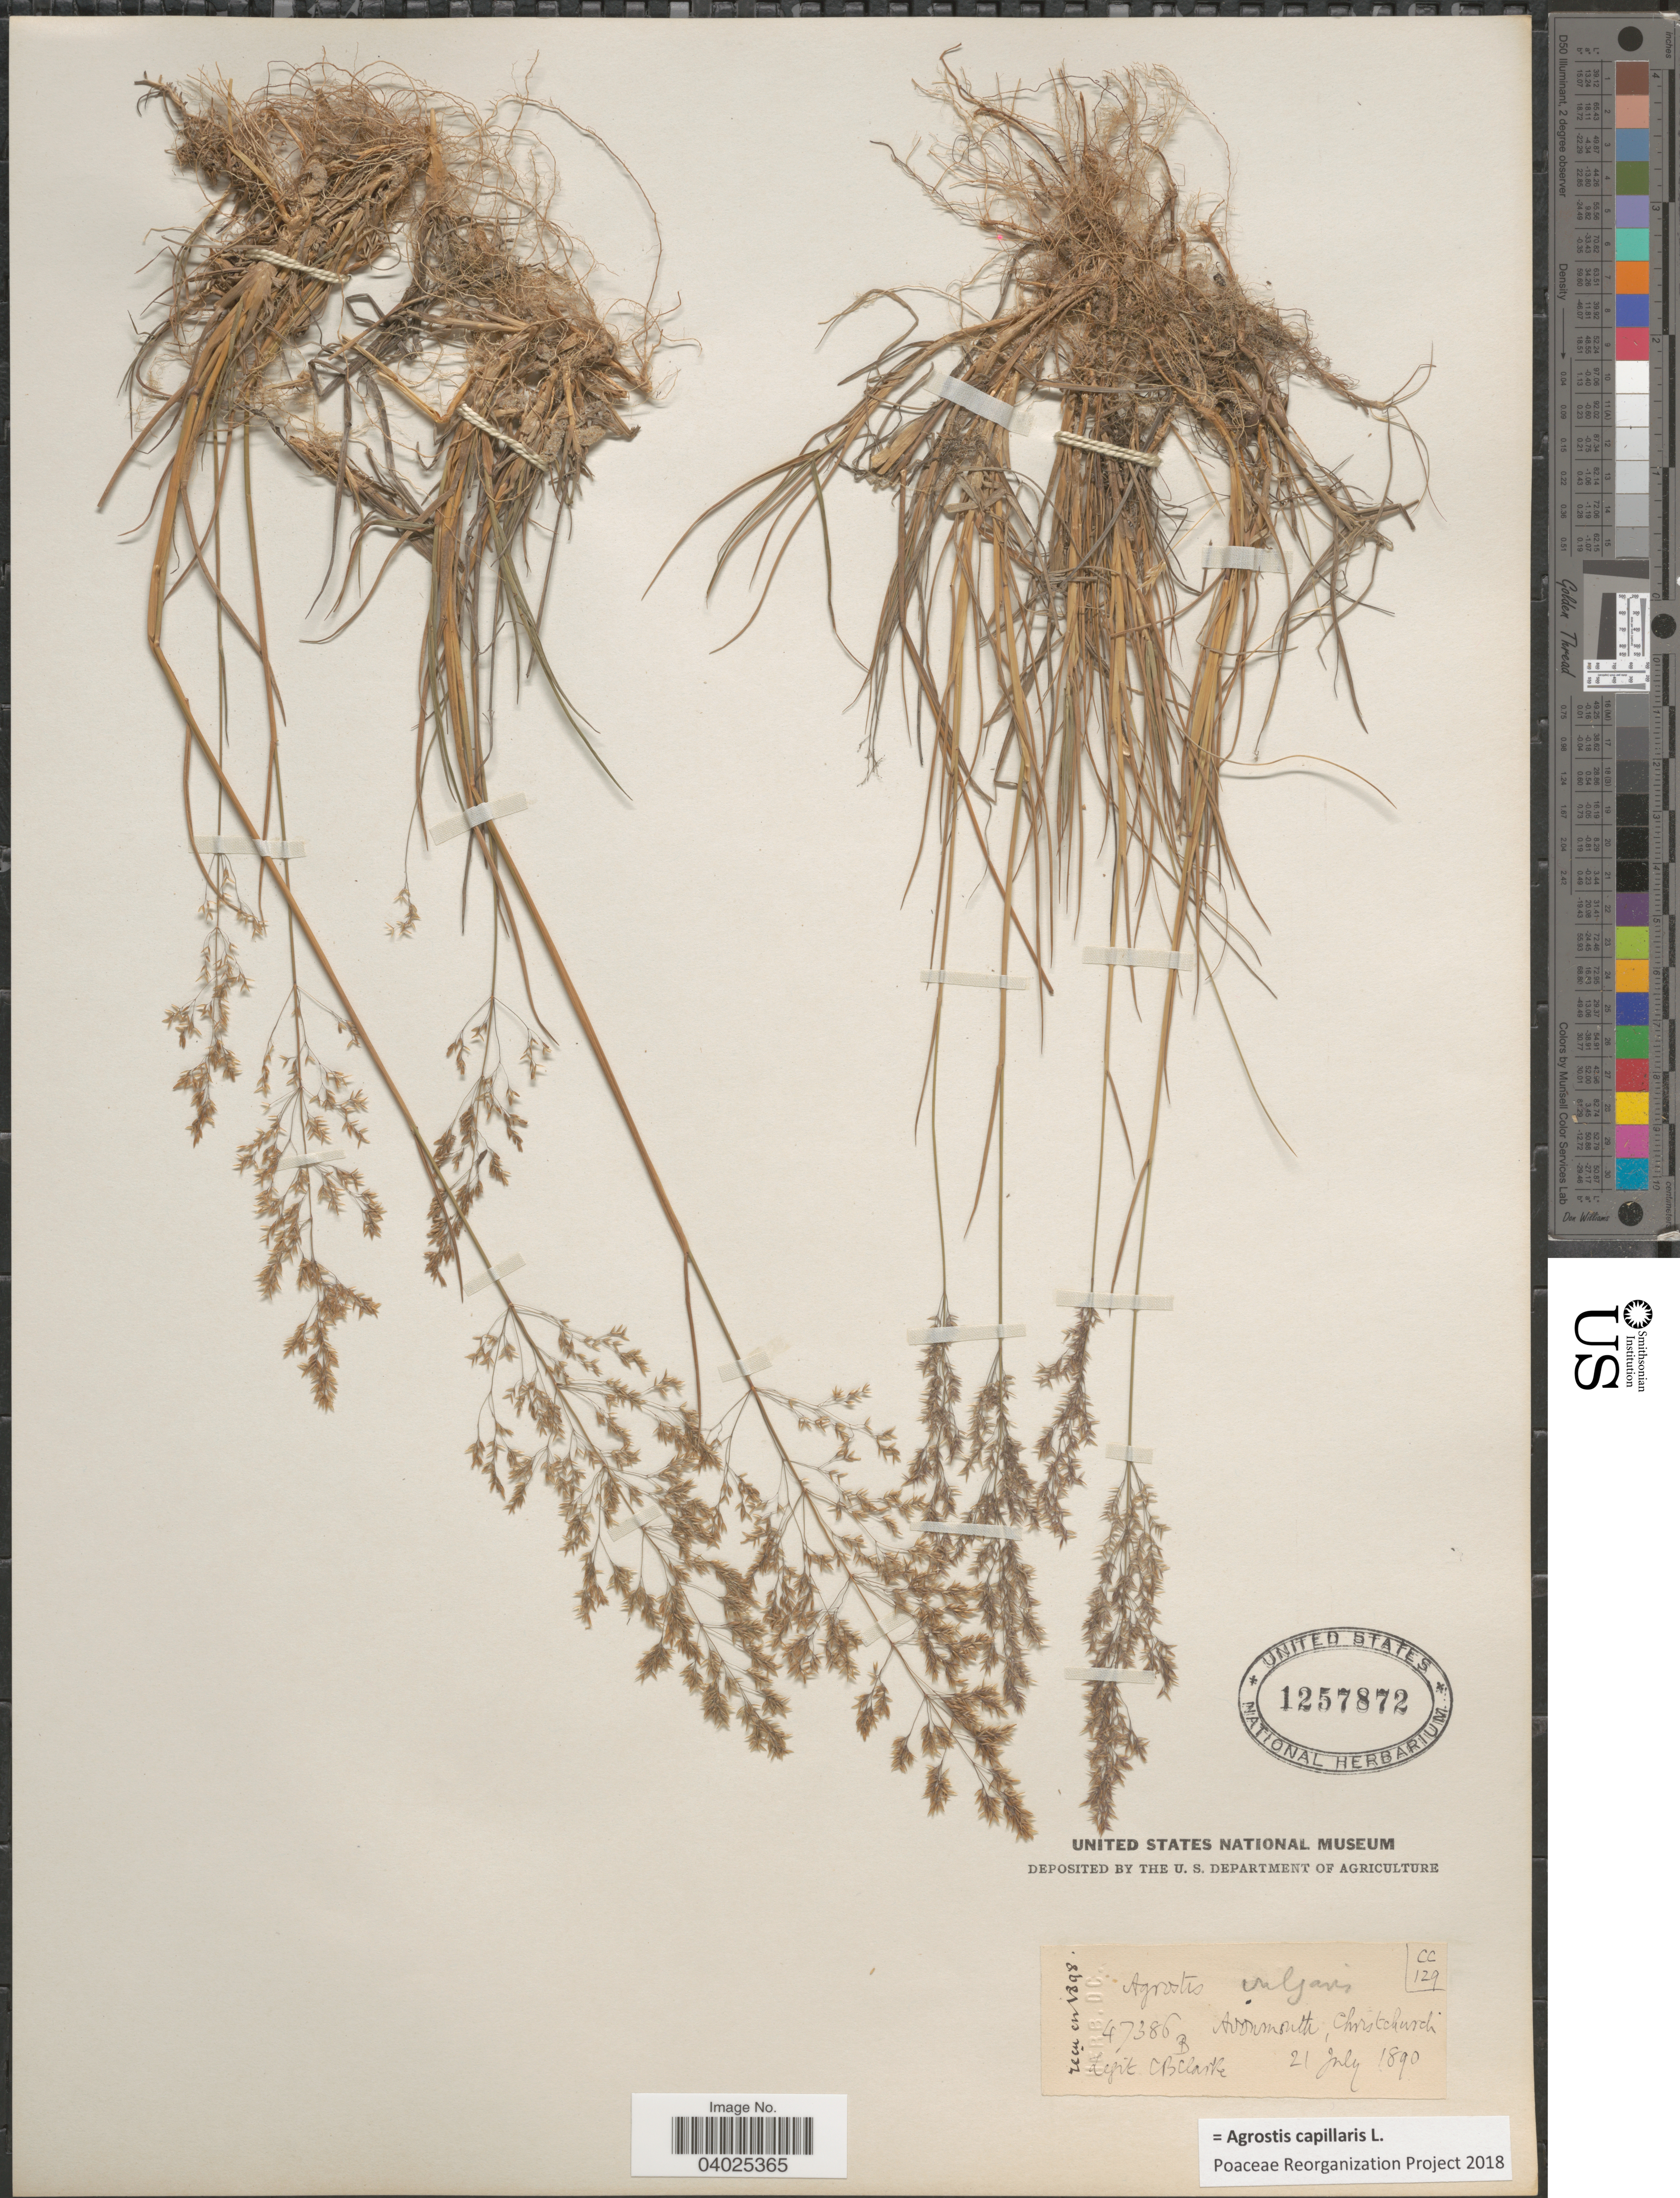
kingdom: Plantae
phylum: Tracheophyta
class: Liliopsida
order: Poales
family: Poaceae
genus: Agrostis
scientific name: Agrostis capillaris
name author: L.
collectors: C. B. Clarke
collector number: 47386B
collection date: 1890-07-21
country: United Kingdom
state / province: England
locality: Avonmouth, Christchurch.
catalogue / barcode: US 1257872